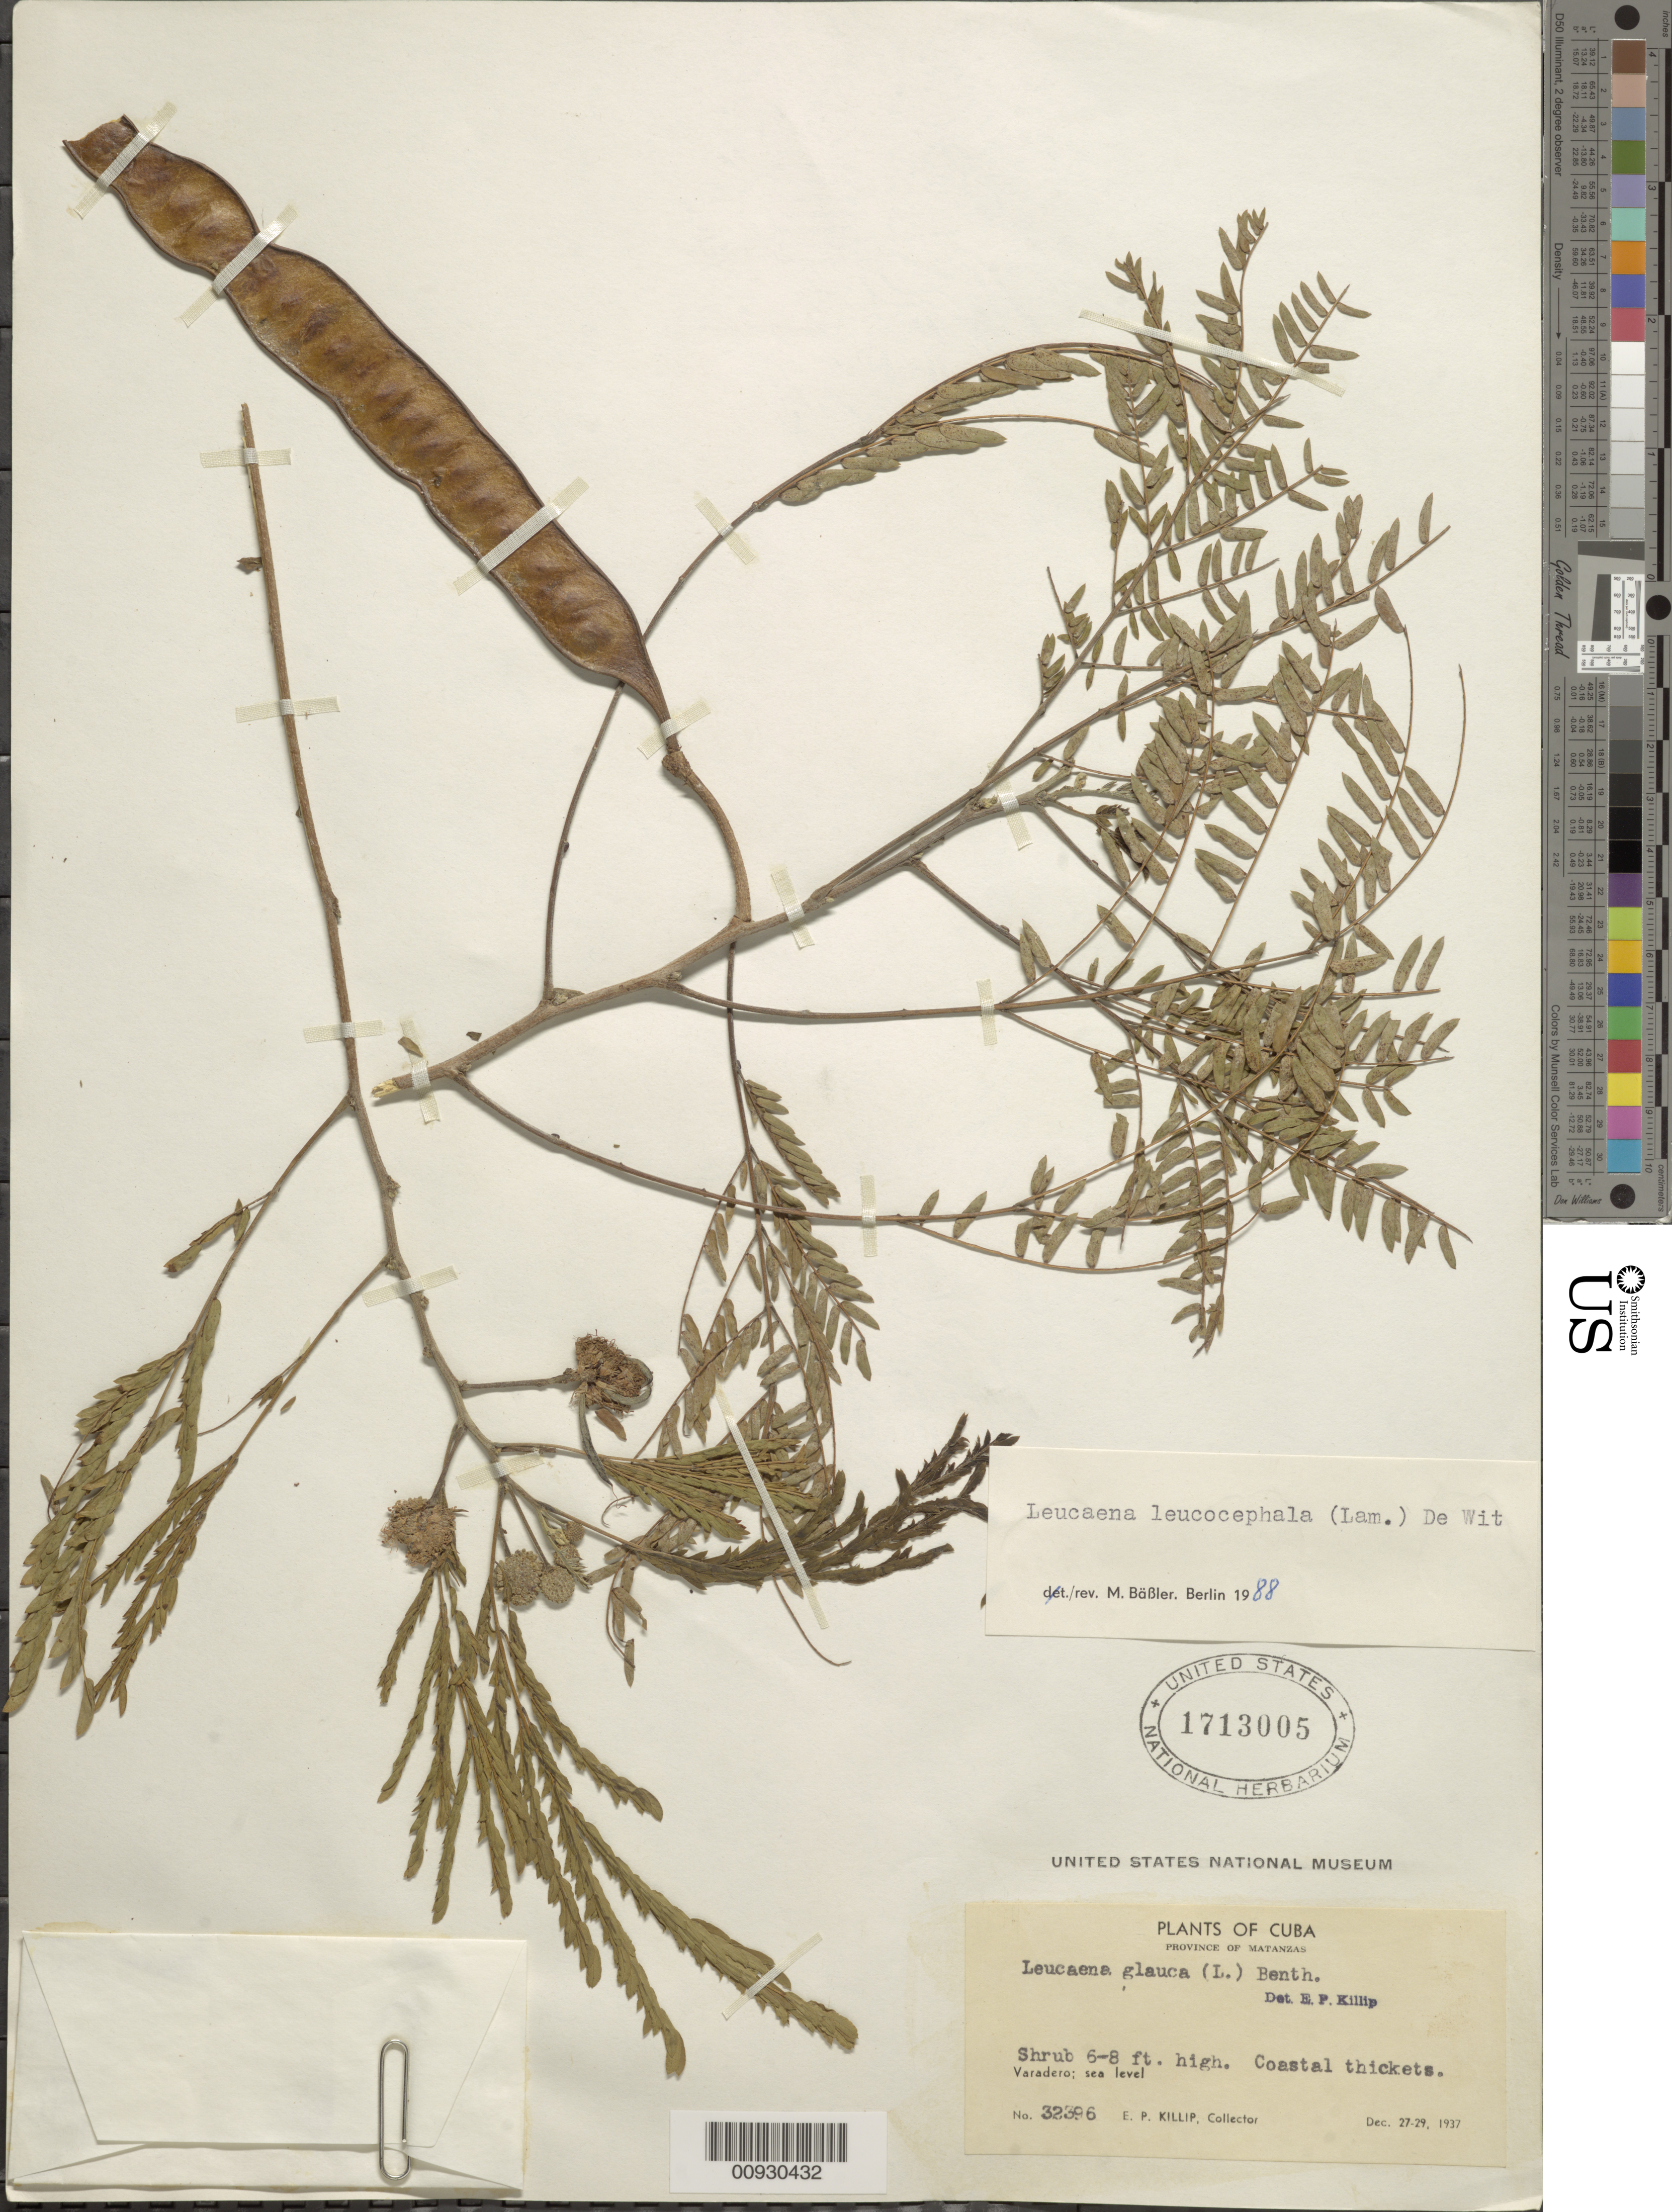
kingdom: Plantae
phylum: Tracheophyta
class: Magnoliopsida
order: Fabales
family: Fabaceae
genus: Leucaena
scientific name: Leucaena leucocephala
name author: (Lam.) de Wit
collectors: E. P. Killip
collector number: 32396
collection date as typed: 27 Dec 1937 to 29 Dec 1937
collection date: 1937-12-27/1937-12-29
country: Cuba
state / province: Matanzas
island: Cuba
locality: Varadero, sea level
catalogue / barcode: US 1713005